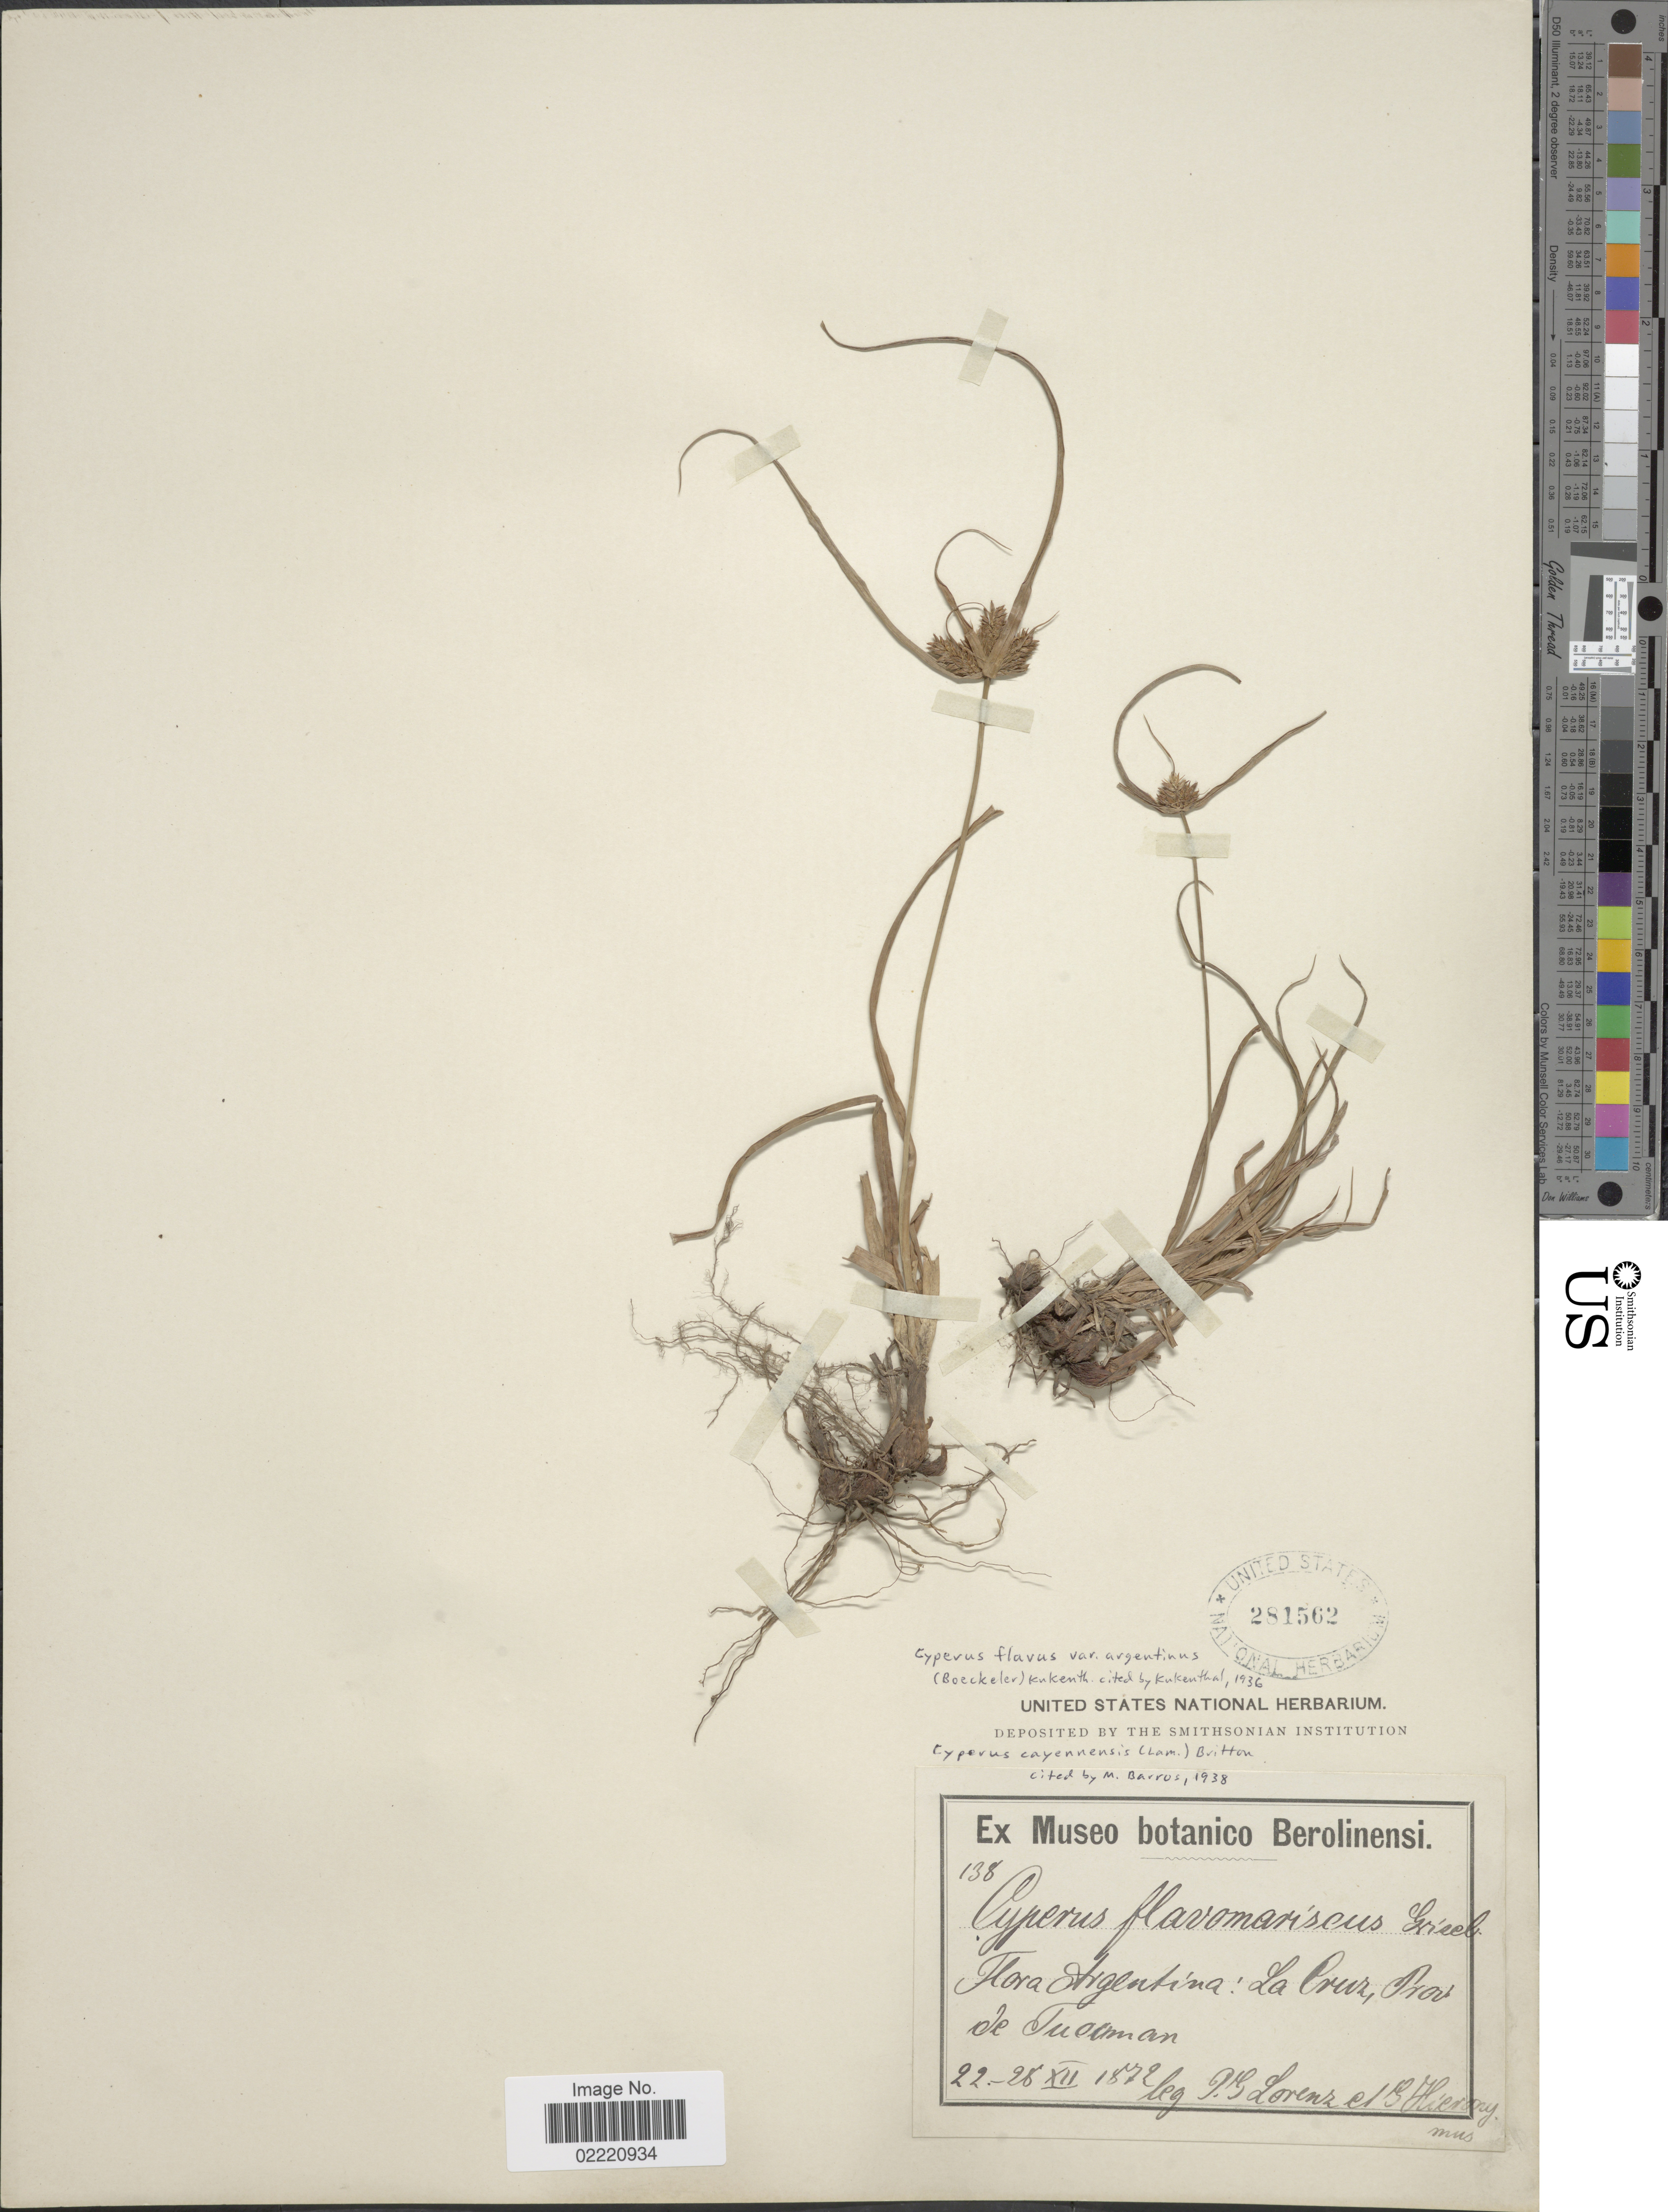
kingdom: Plantae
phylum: Tracheophyta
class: Liliopsida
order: Poales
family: Cyperaceae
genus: Cyperus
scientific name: Cyperus aggregatus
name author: (Willd.) Endl.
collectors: P. G. Lorentz & G. H. Hieronymus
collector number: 138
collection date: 1872-12-22/1872-12-28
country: Argentina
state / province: Tucuman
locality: La Cruz.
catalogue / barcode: US 281562